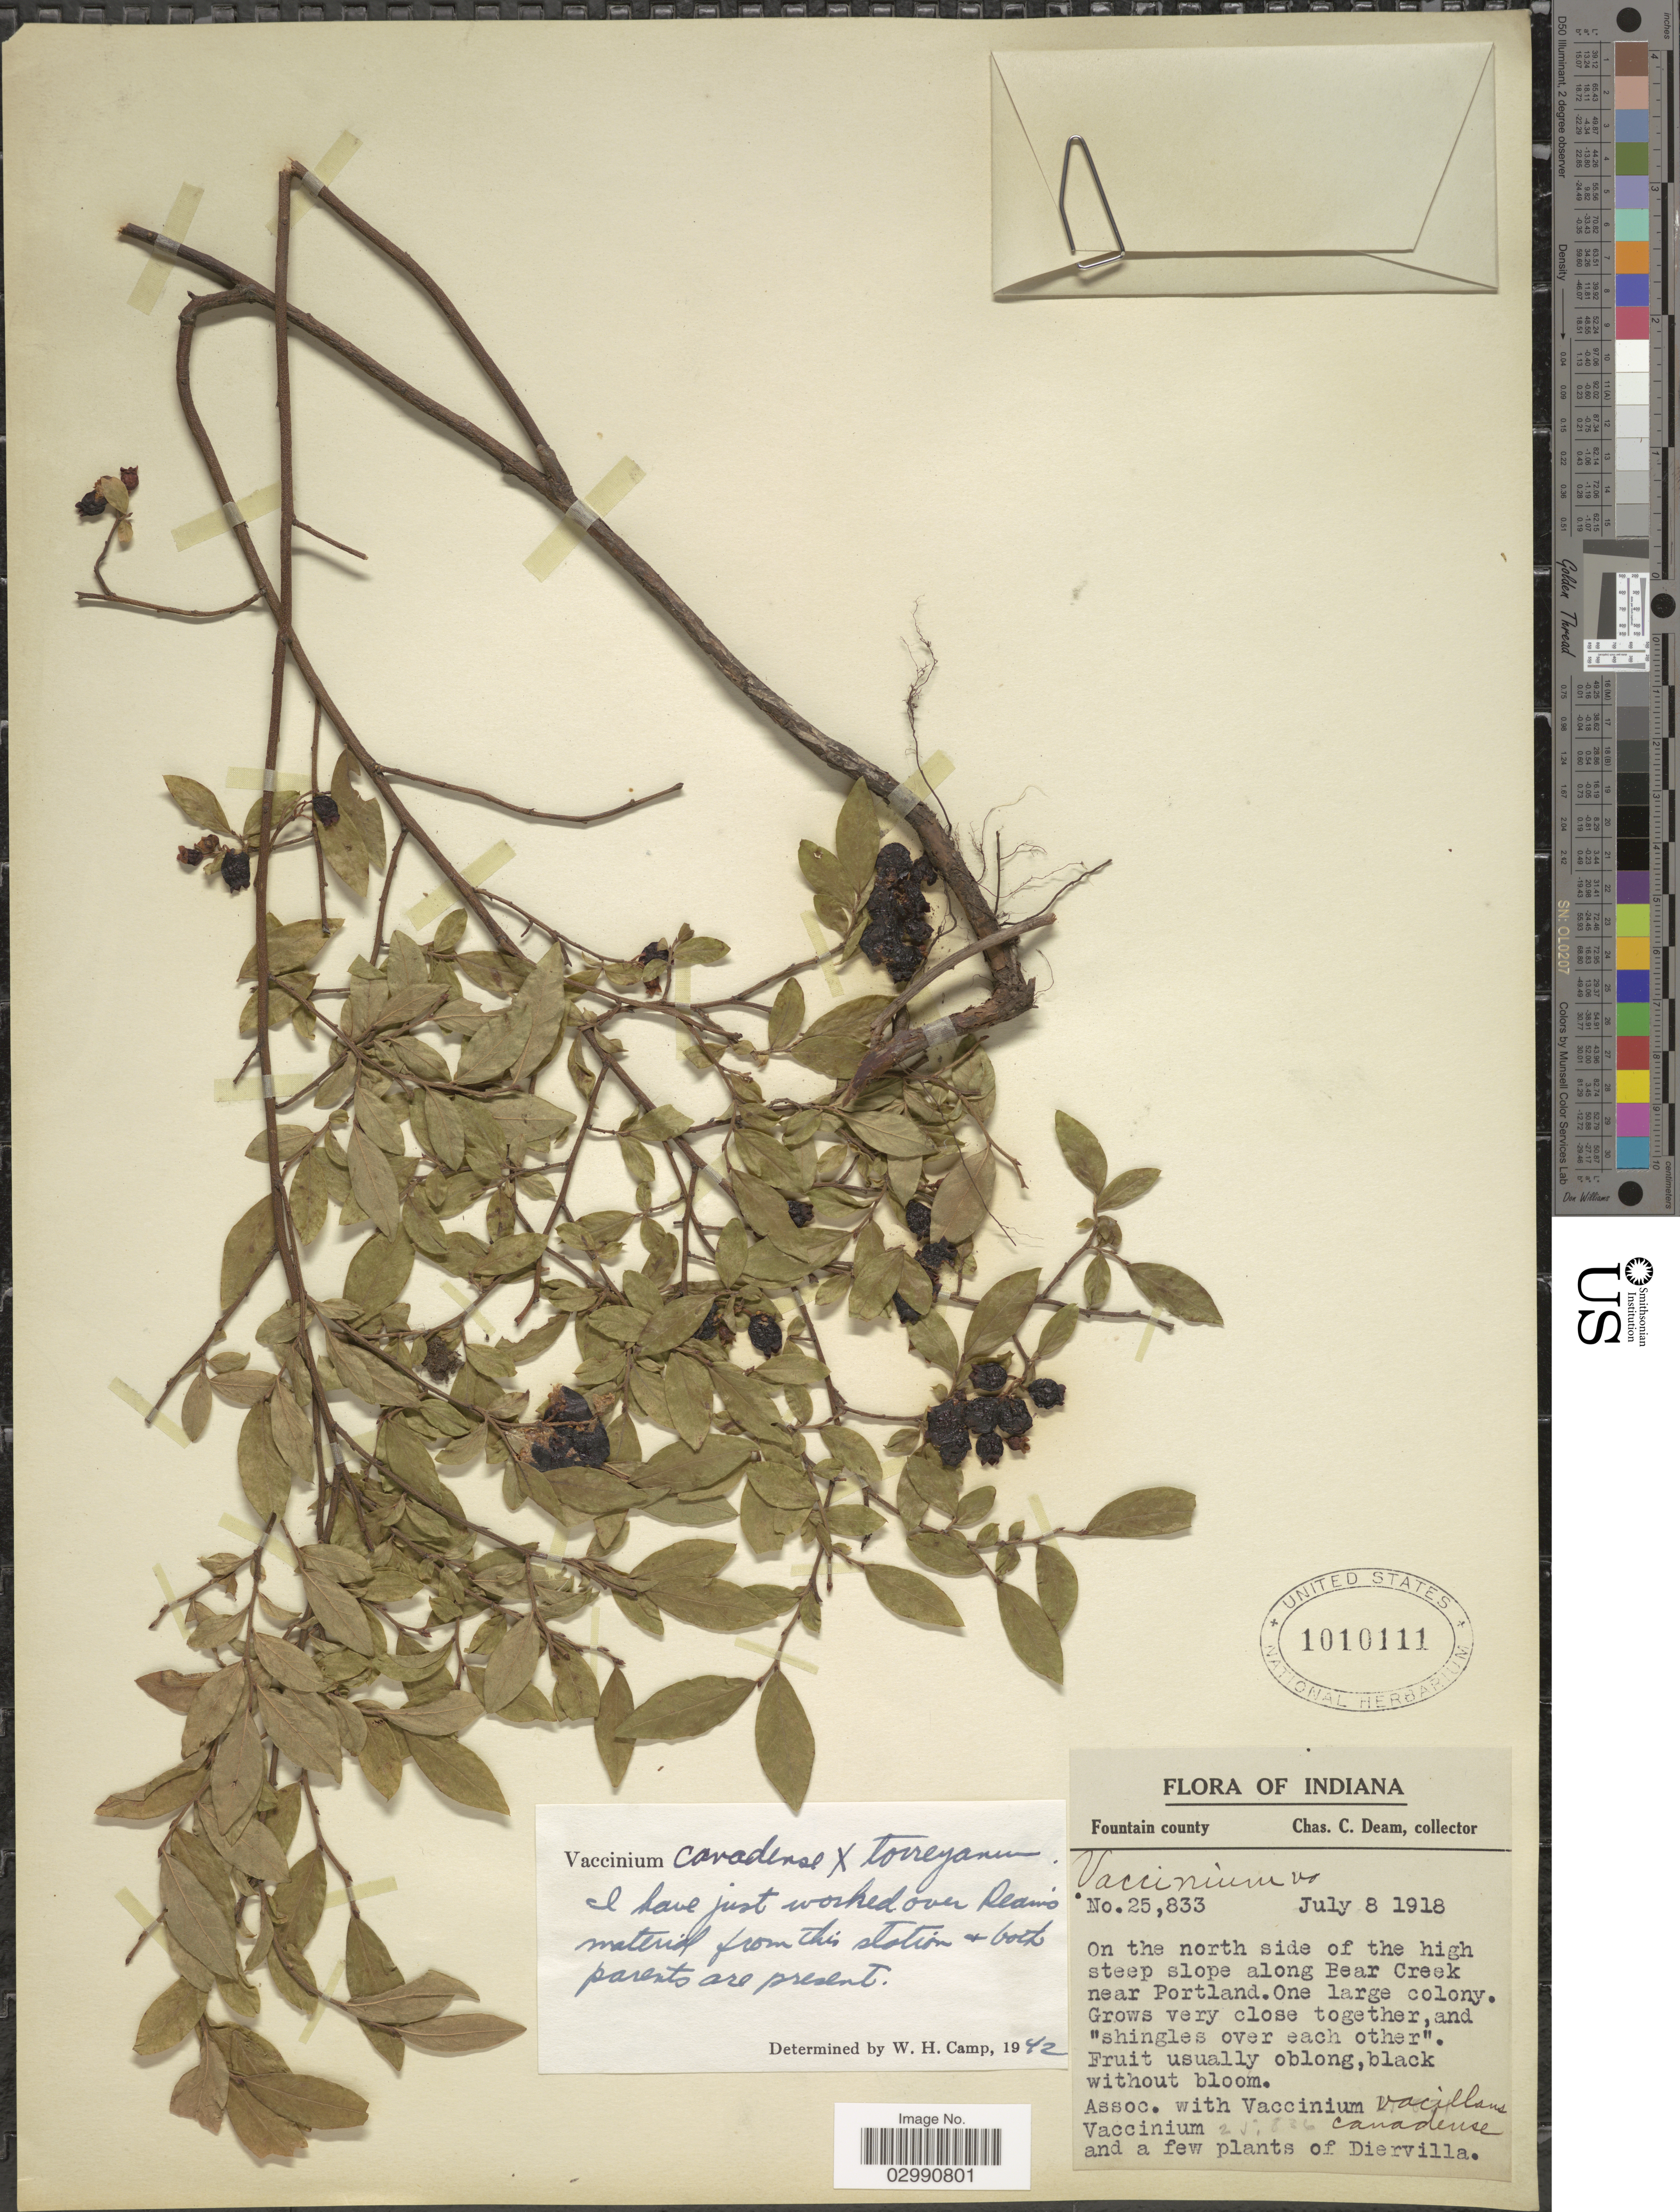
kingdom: Plantae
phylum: Tracheophyta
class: Magnoliopsida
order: Ericales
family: Ericaceae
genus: Vaccinium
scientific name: Vaccinium canadense x V. torreyanum Camp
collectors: C. C. Deam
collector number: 25833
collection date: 1918-07-08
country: United States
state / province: Indiana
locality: Fountain County, On the north side of the high steep slope along Bear Creek near Portland.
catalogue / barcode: US 1010111